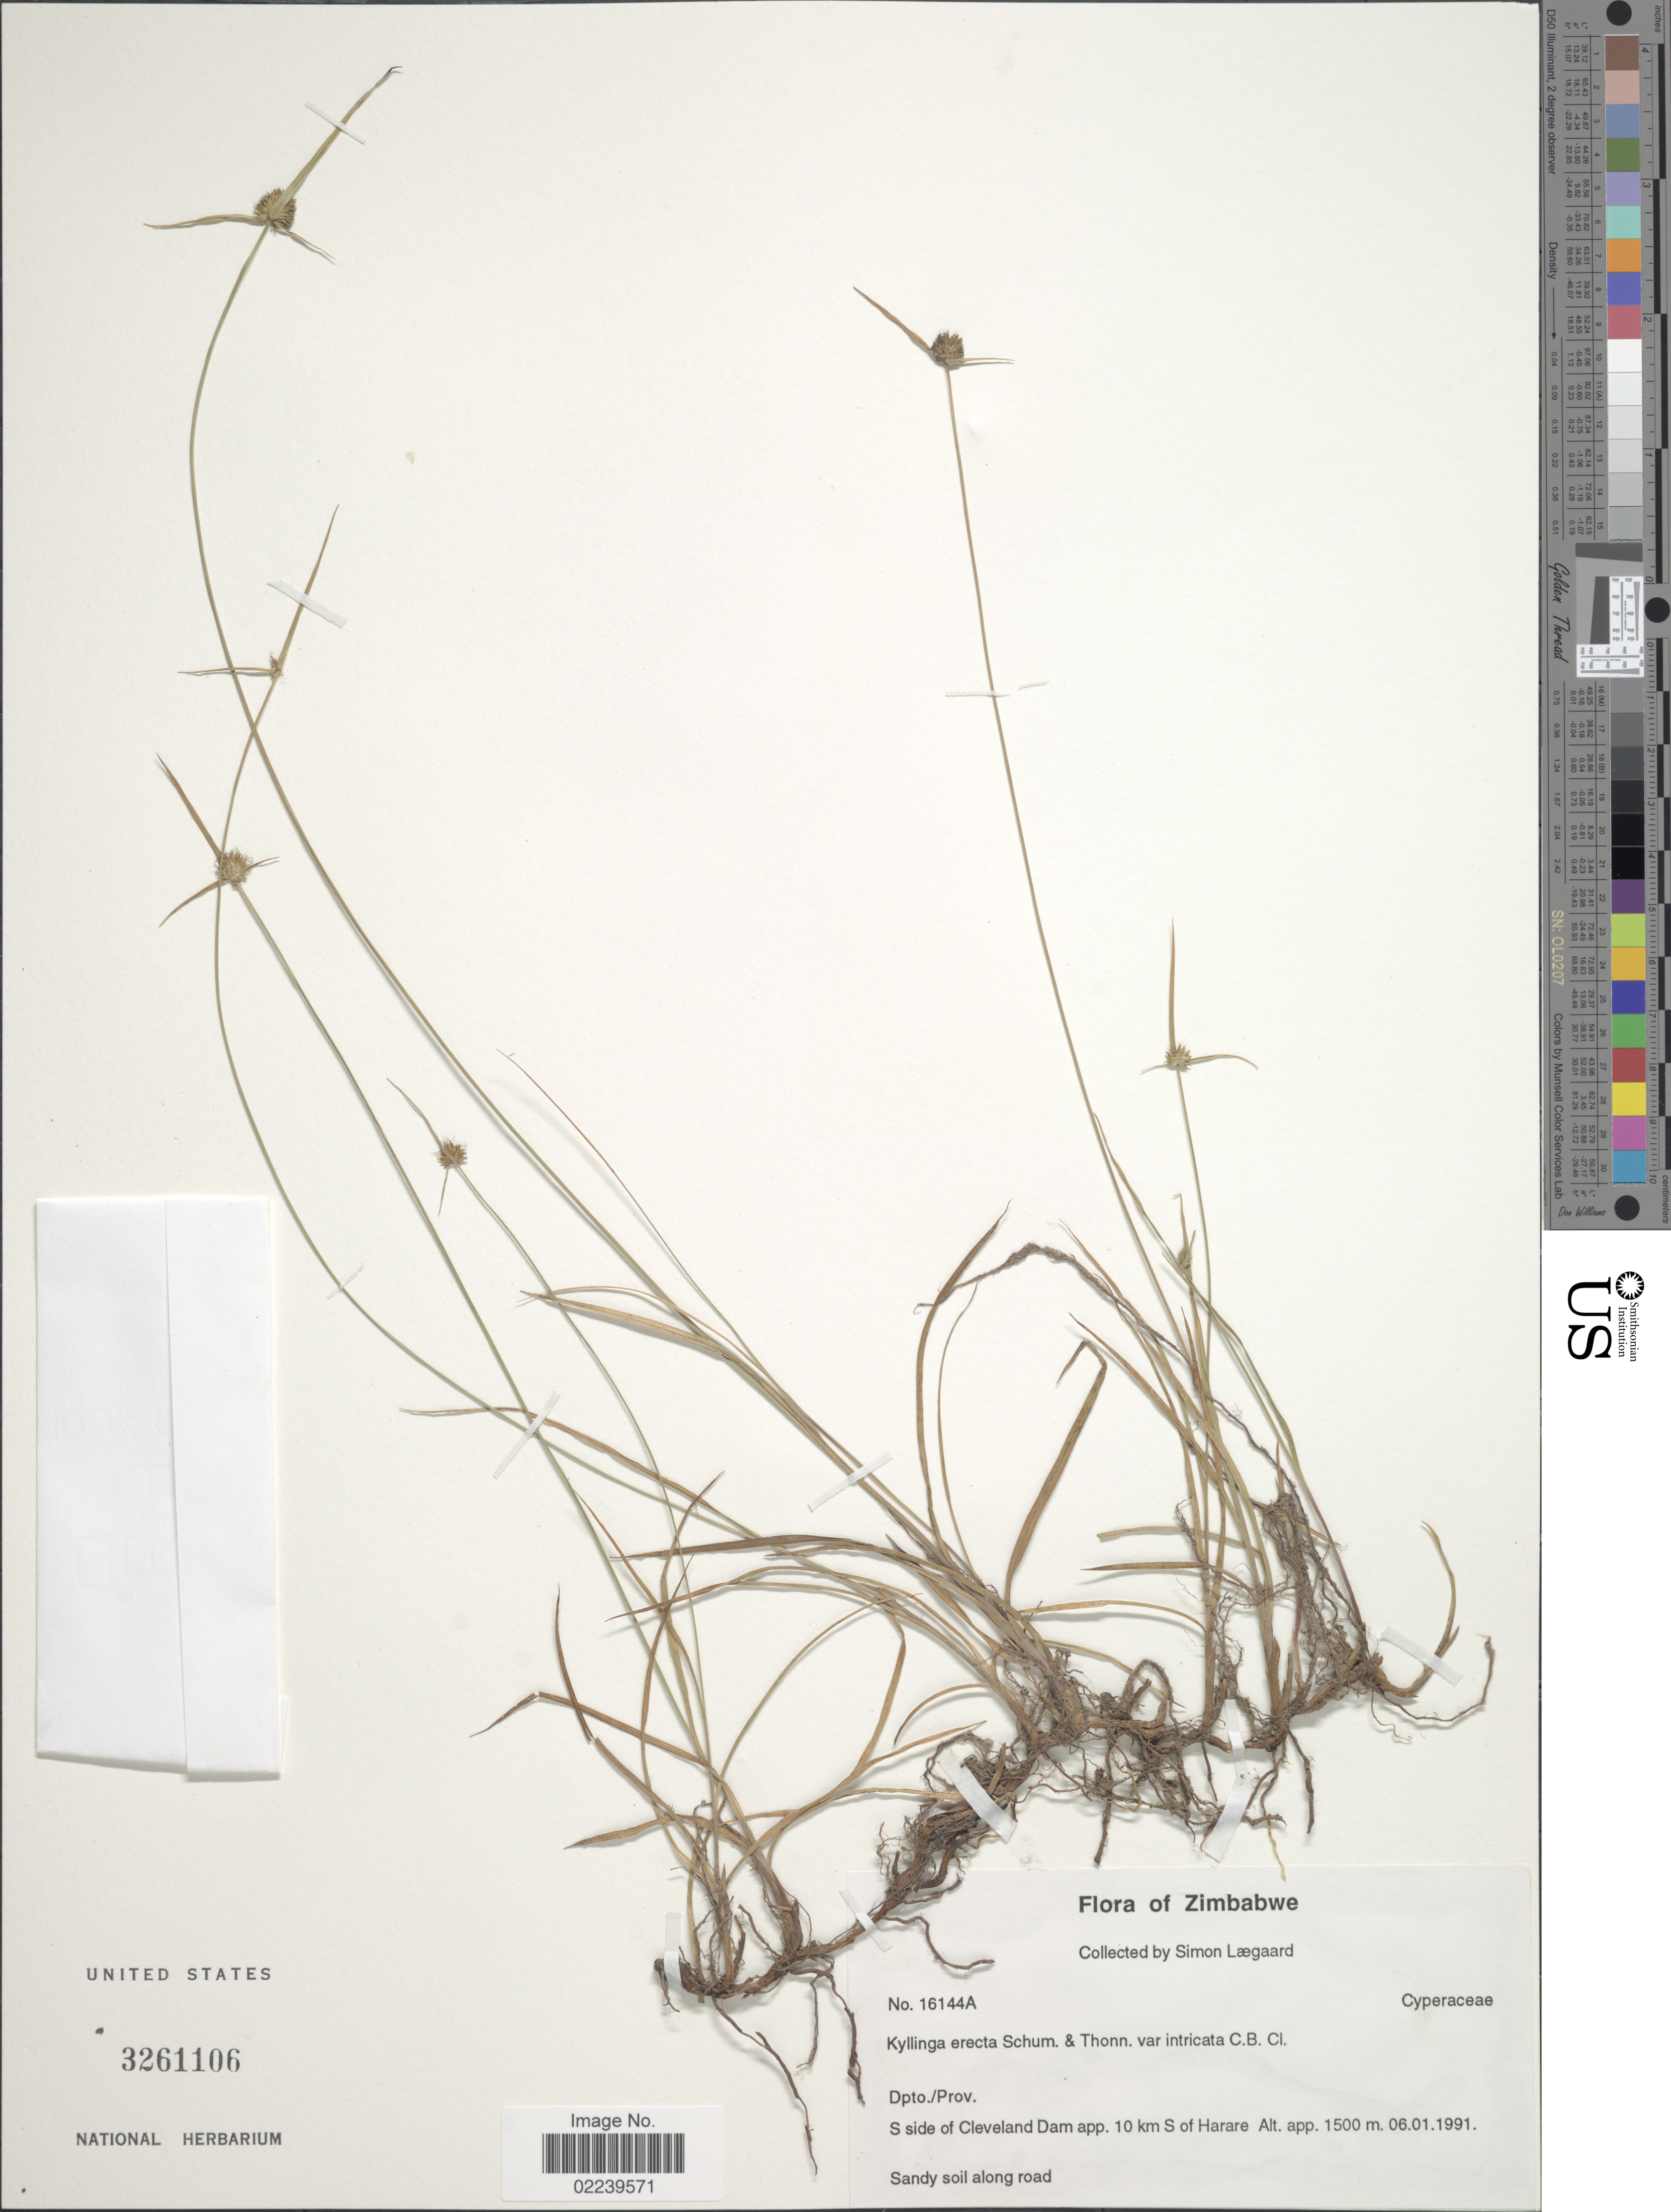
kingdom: Plantae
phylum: Tracheophyta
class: Liliopsida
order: Poales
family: Cyperaceae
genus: Cyperus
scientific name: Cyperus nigriceps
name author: Huygh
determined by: Strong, M. T., (US), Smithsonian Institution - National Museum of Natural History (UNITED STATES)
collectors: S. Lægaard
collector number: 16144A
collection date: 1991-01-06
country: Zimbabwe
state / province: Harare (city)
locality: Dpto./Prov. S side of Cleveland Dam App. 10 km S of Harare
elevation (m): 1500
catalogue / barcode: US 3261106